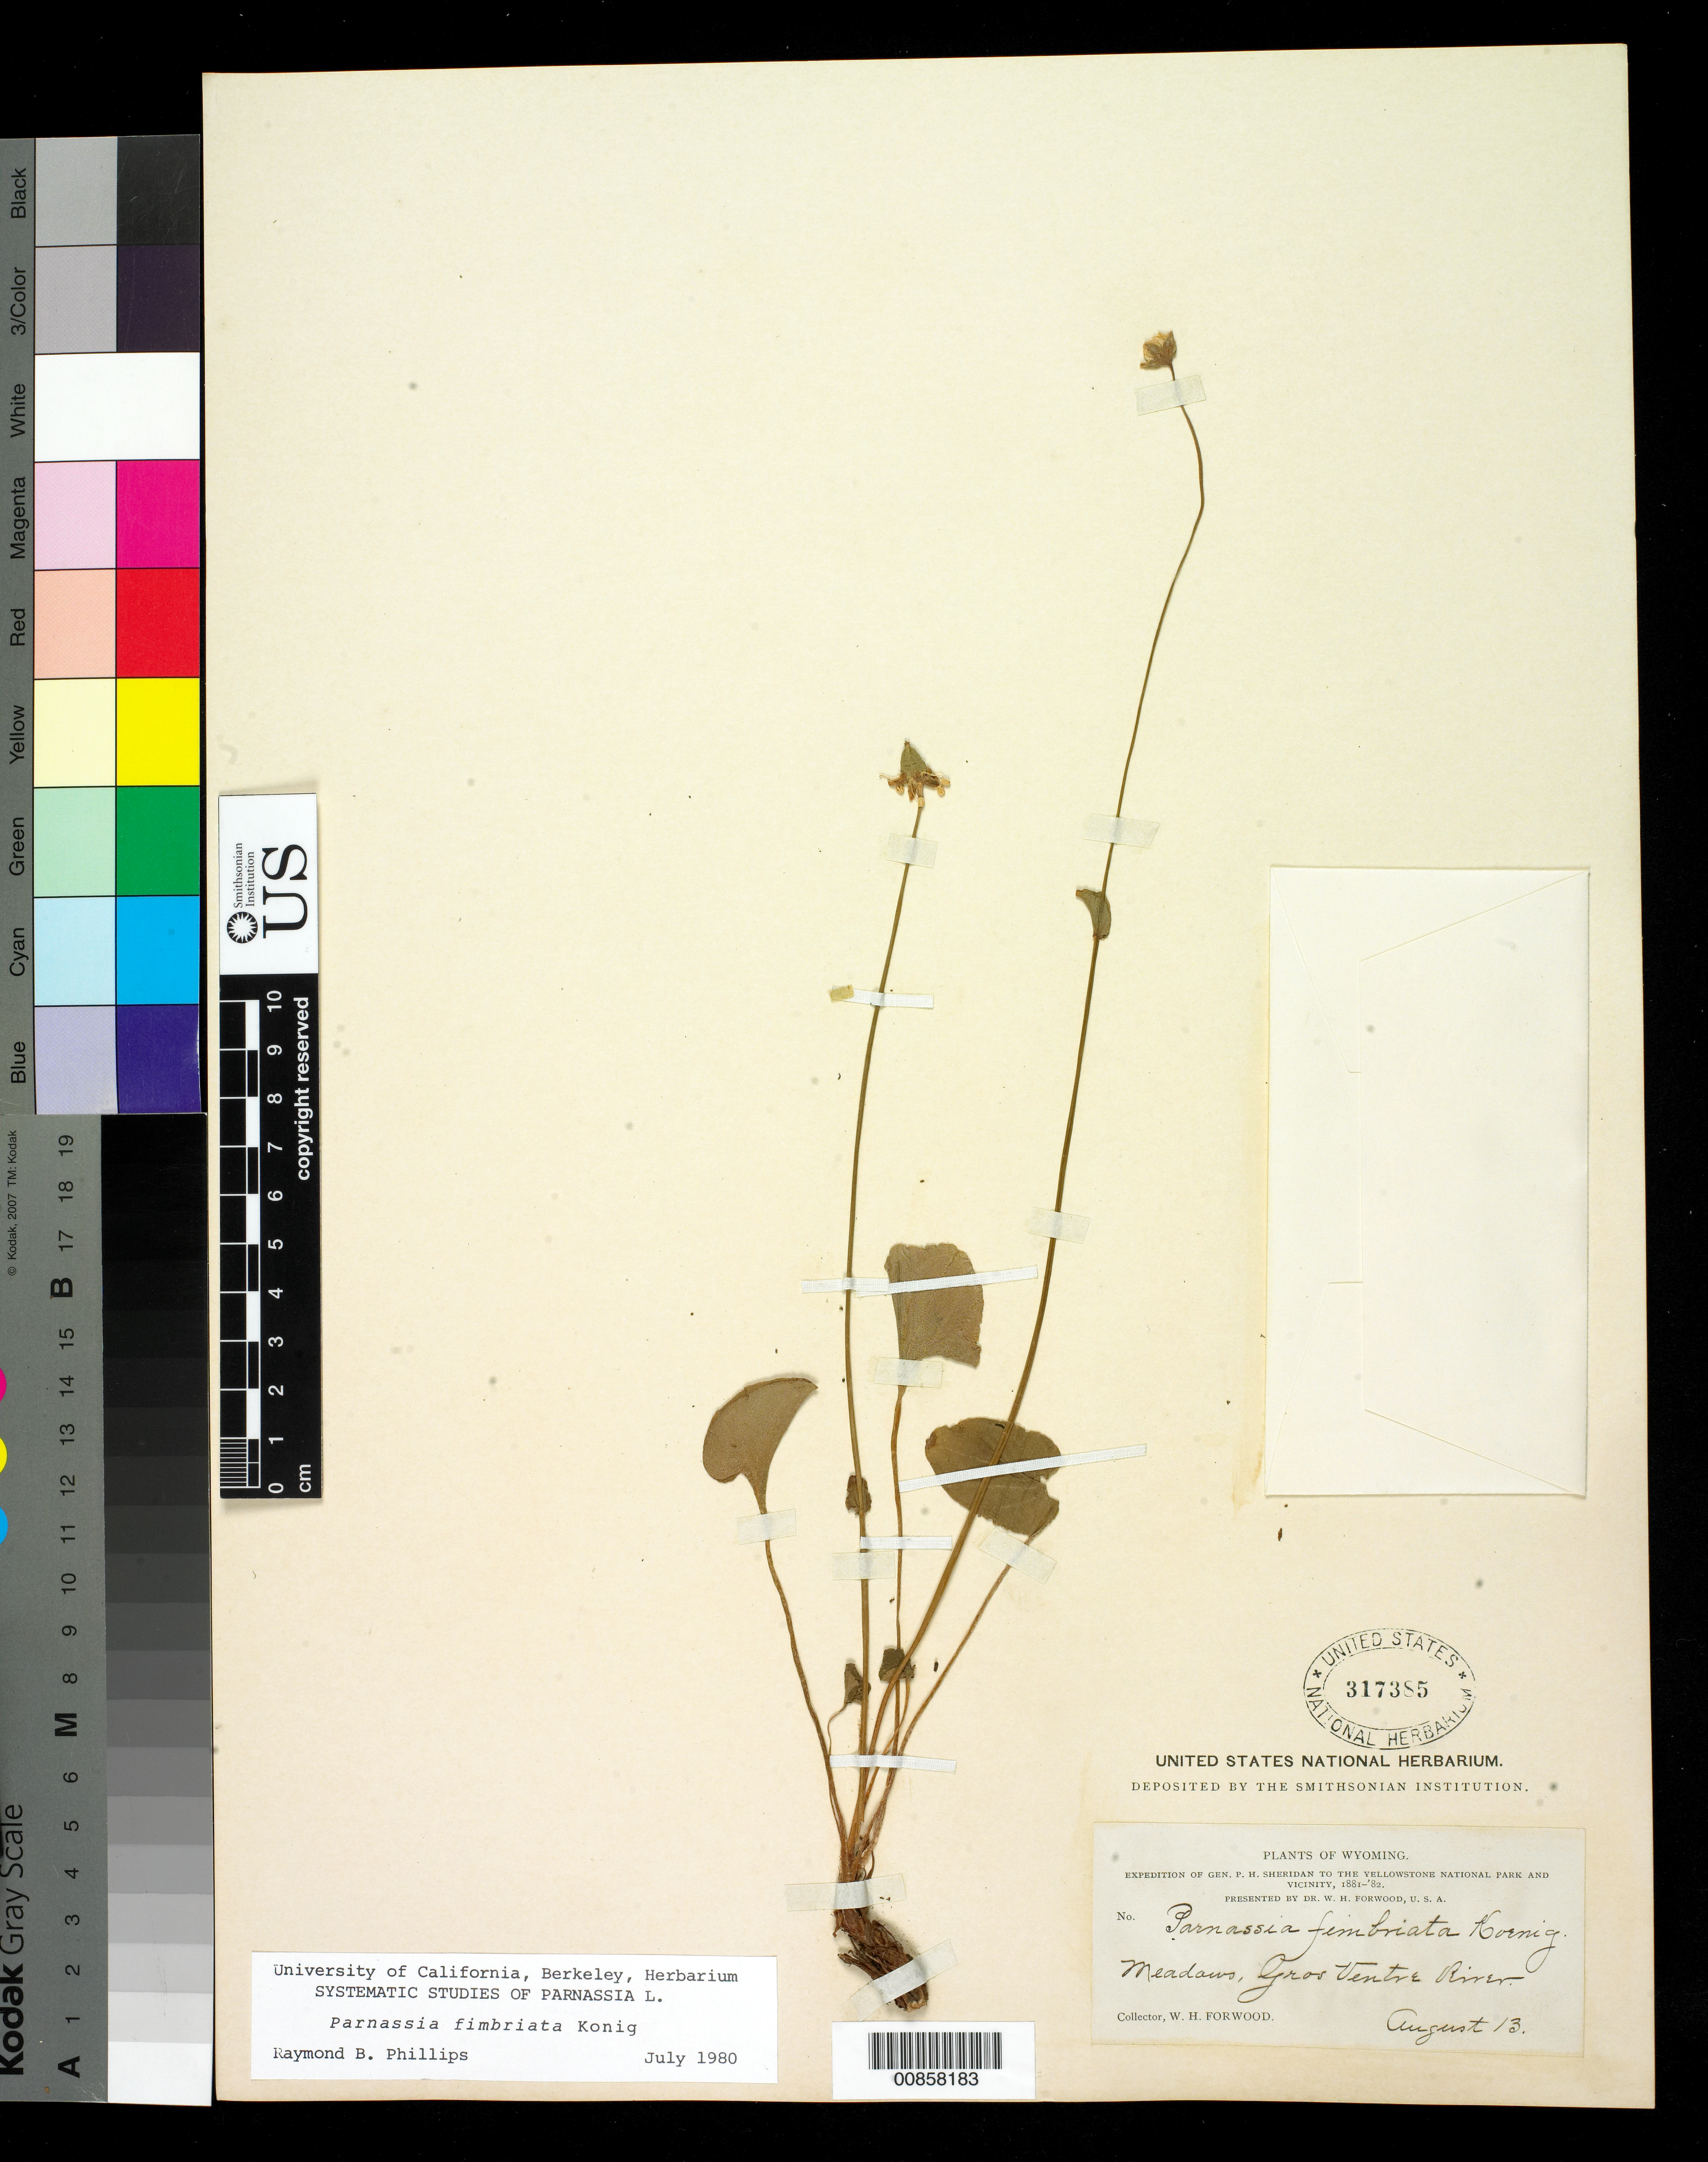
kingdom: Plantae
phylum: Tracheophyta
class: Magnoliopsida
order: Celastrales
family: Parnassiaceae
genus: Parnassia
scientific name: Parnassia fimbriata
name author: K.D. Koenig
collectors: W. Forwood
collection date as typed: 13 Aug 1881 to 13 Aug 1882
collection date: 1881-08-13/1882-08-13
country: United States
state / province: Wyoming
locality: Gros Ventre River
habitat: Meadows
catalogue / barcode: US 317385